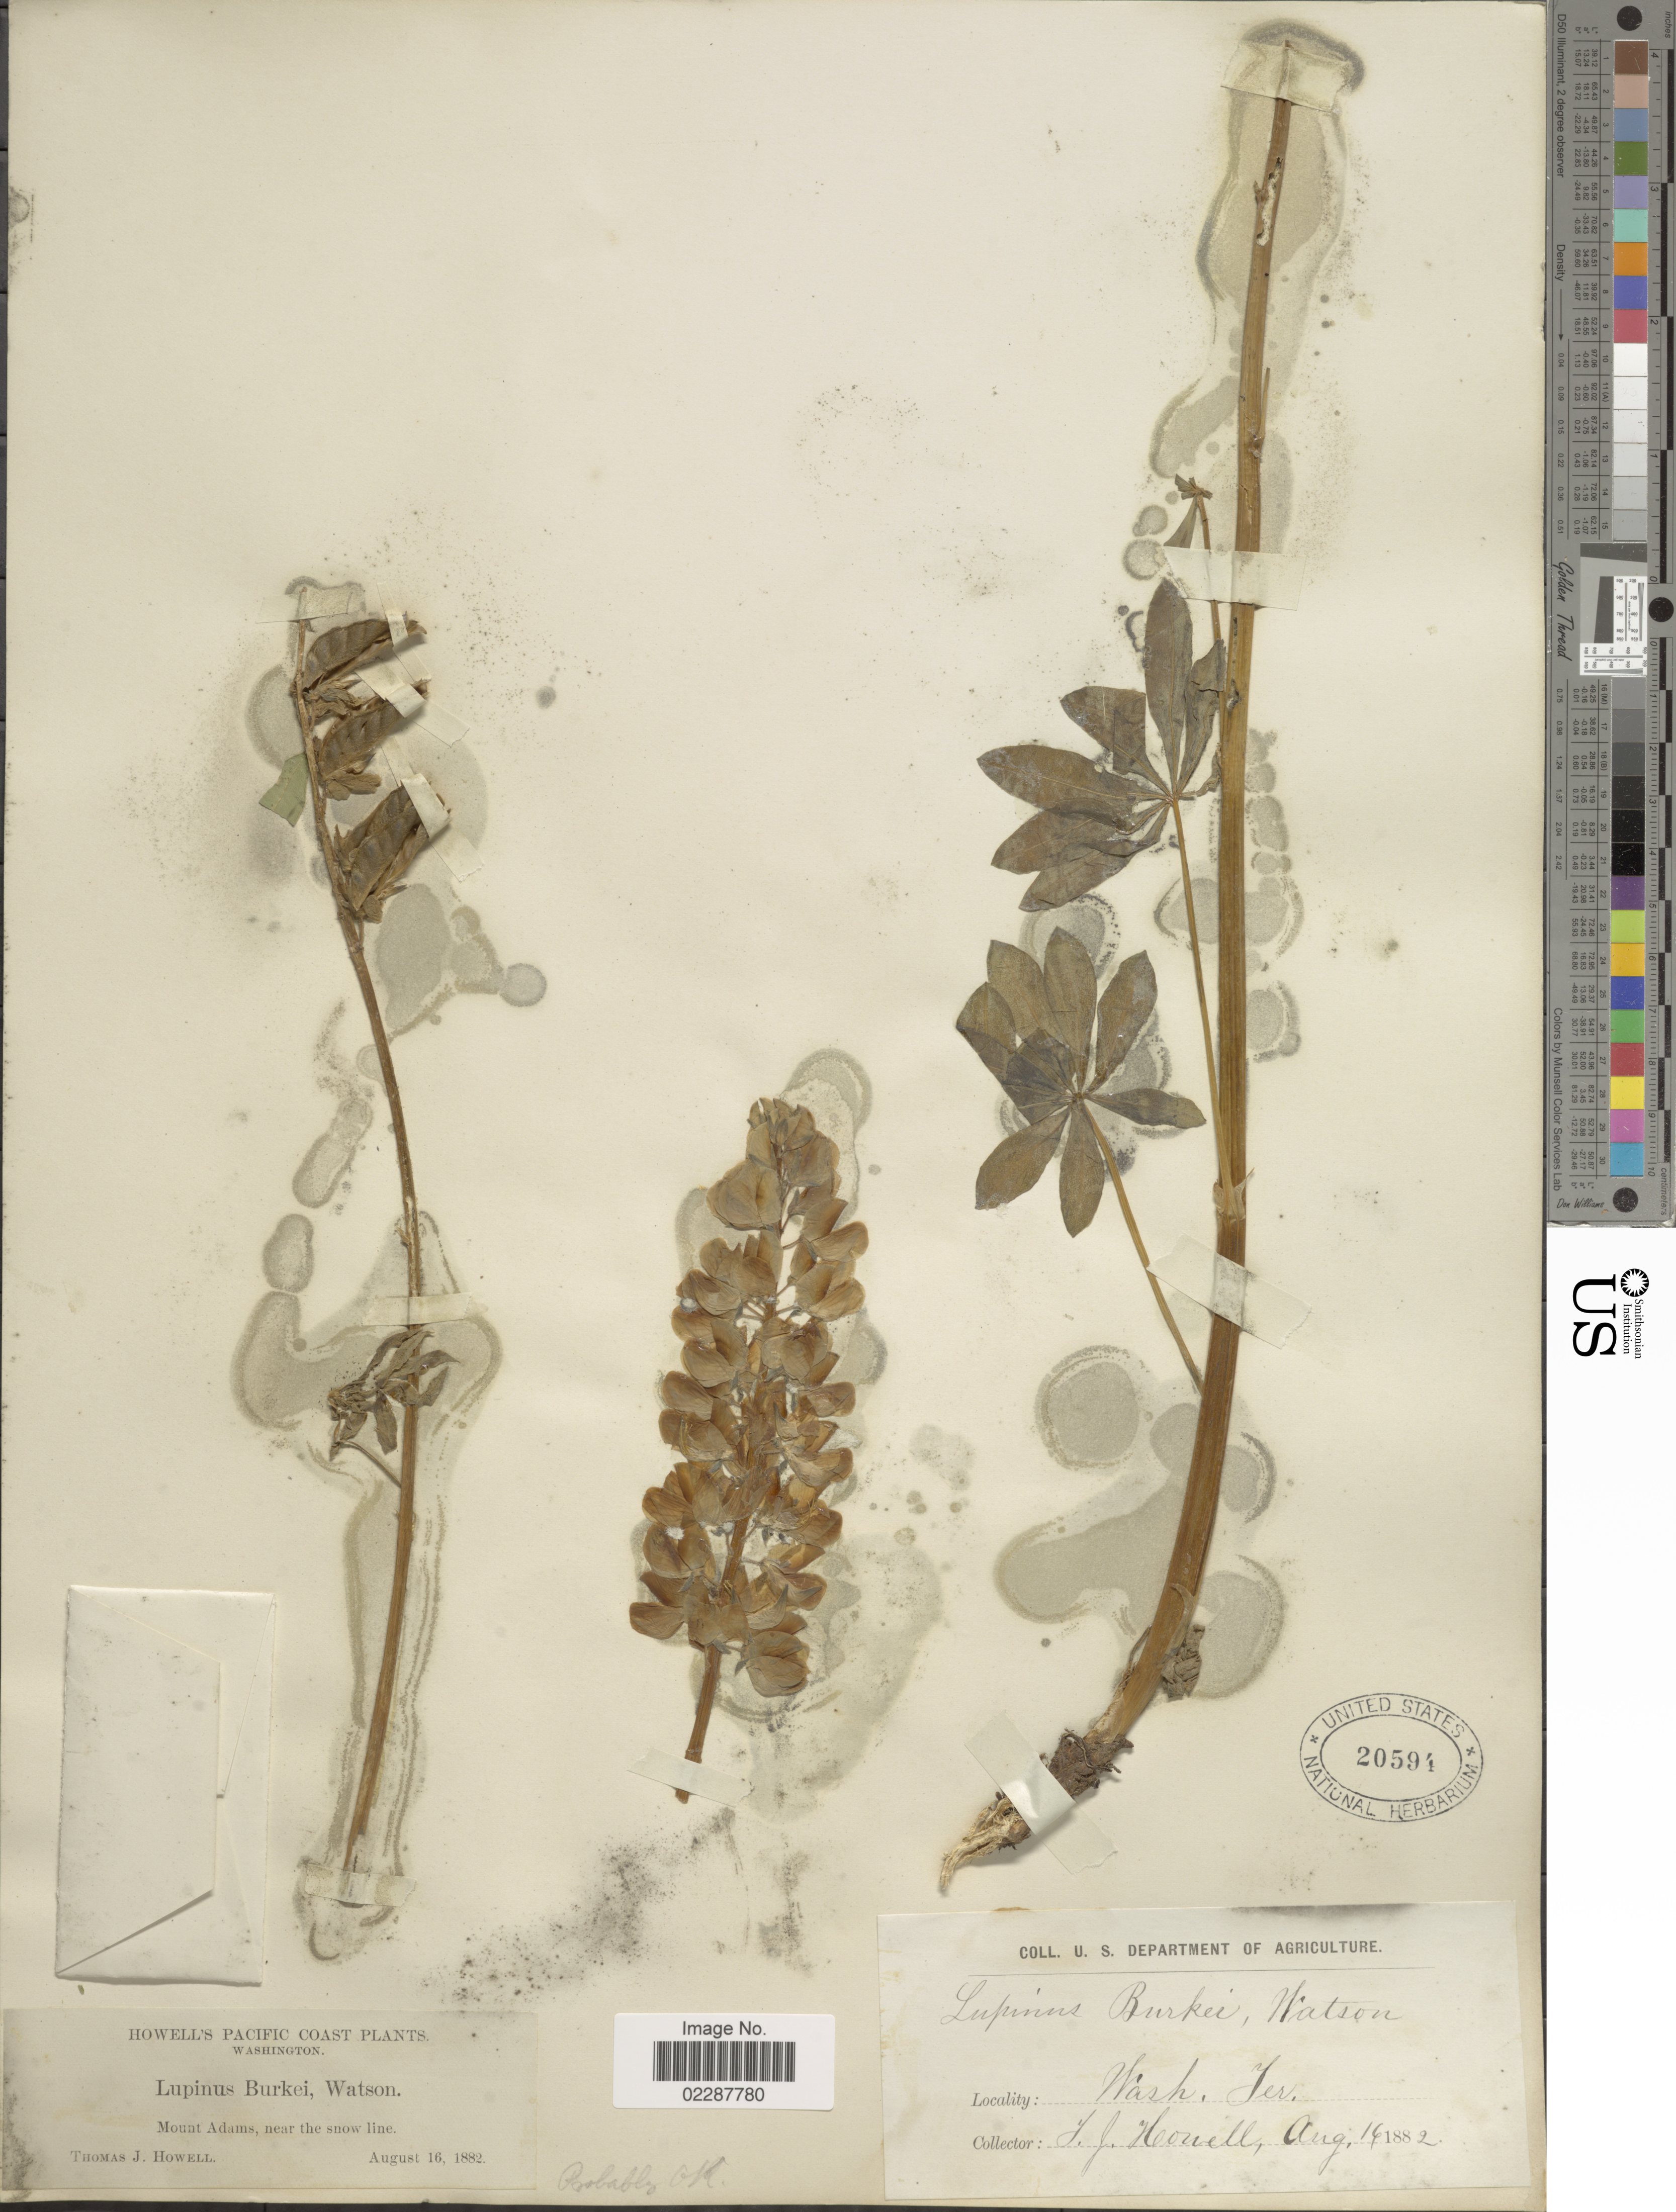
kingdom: Plantae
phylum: Tracheophyta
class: Magnoliopsida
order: Fabales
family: Fabaceae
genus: Lupinus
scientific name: Lupinus subalpinus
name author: Piper & B.L. Rob.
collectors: T. J. Howell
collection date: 1882-08-16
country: United States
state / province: Washington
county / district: Yakima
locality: Mount Adams, near the snow line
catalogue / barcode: US 20594